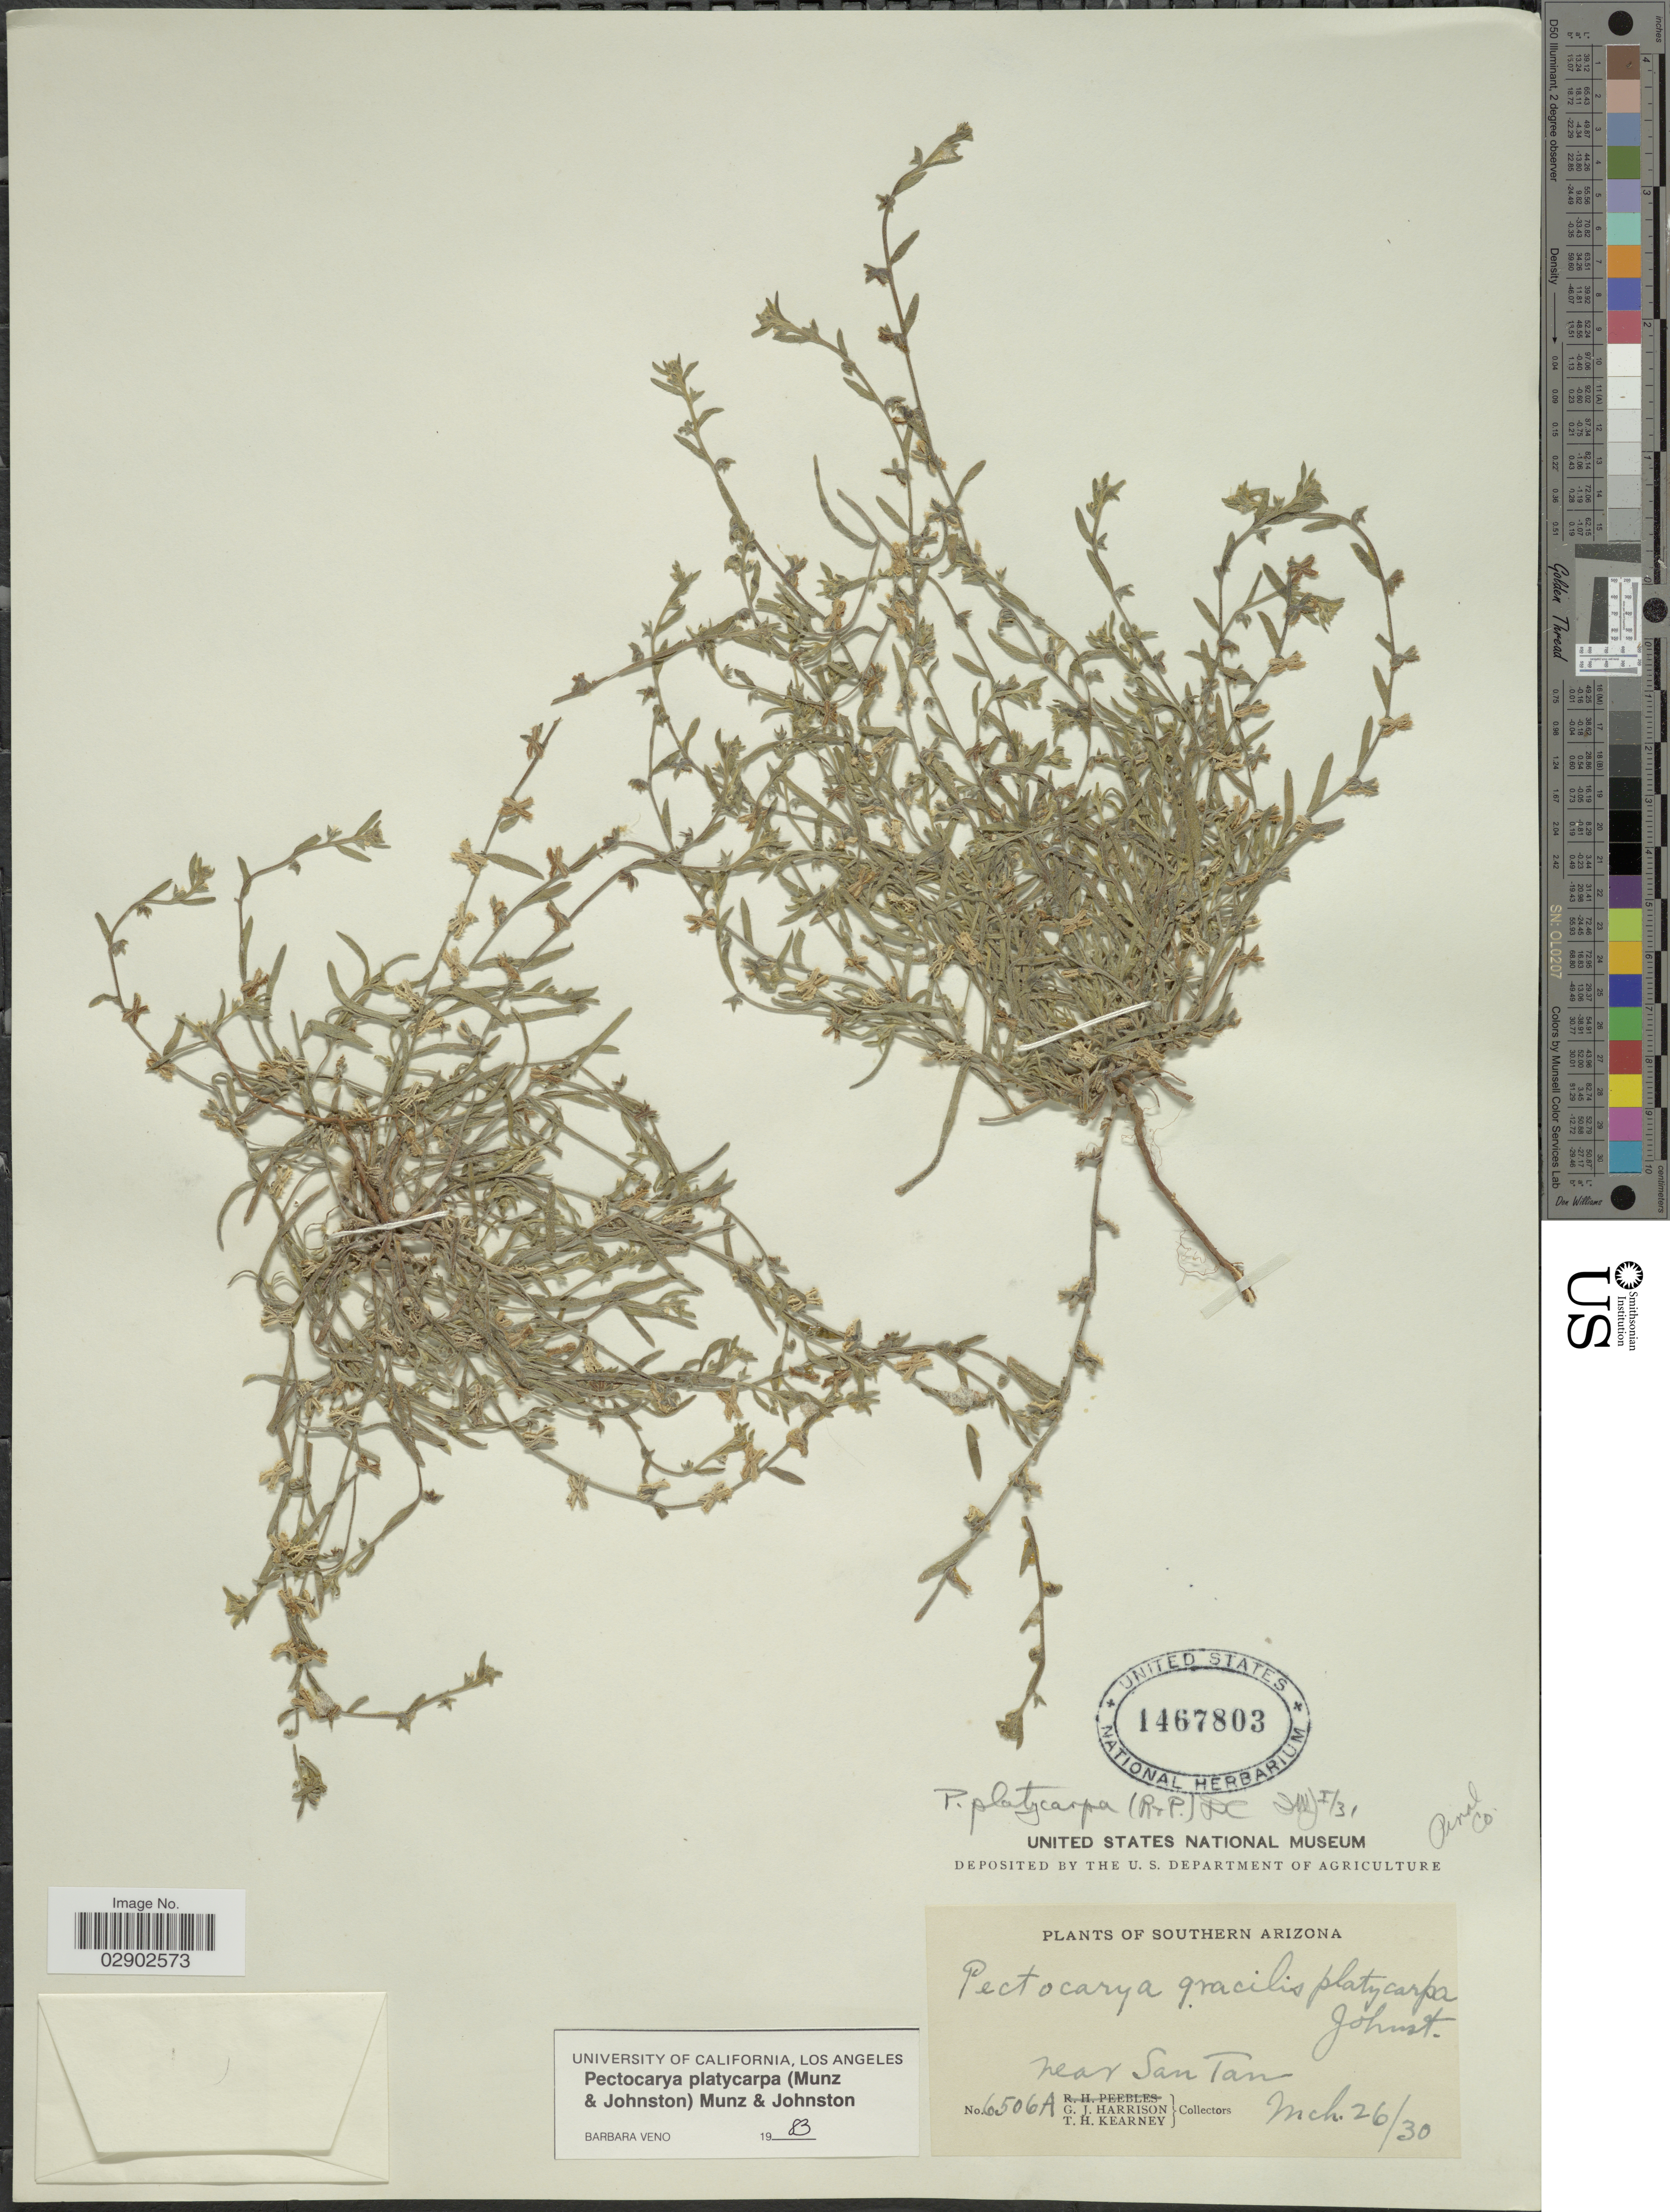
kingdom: Plantae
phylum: Tracheophyta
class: Magnoliopsida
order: Boraginales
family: Boraginaceae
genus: Pectocarya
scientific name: Pectocarya linearis var. platycarpa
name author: (Munz & I.M. Johnst.) Cronq.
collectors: G. J. Harrison & T. H. Kearney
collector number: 6506A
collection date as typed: Transcribed d/m/y: 26/3/30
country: United States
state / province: Arizona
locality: Southern Arizona, near San Tan. Pinal Co.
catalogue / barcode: US 1467803